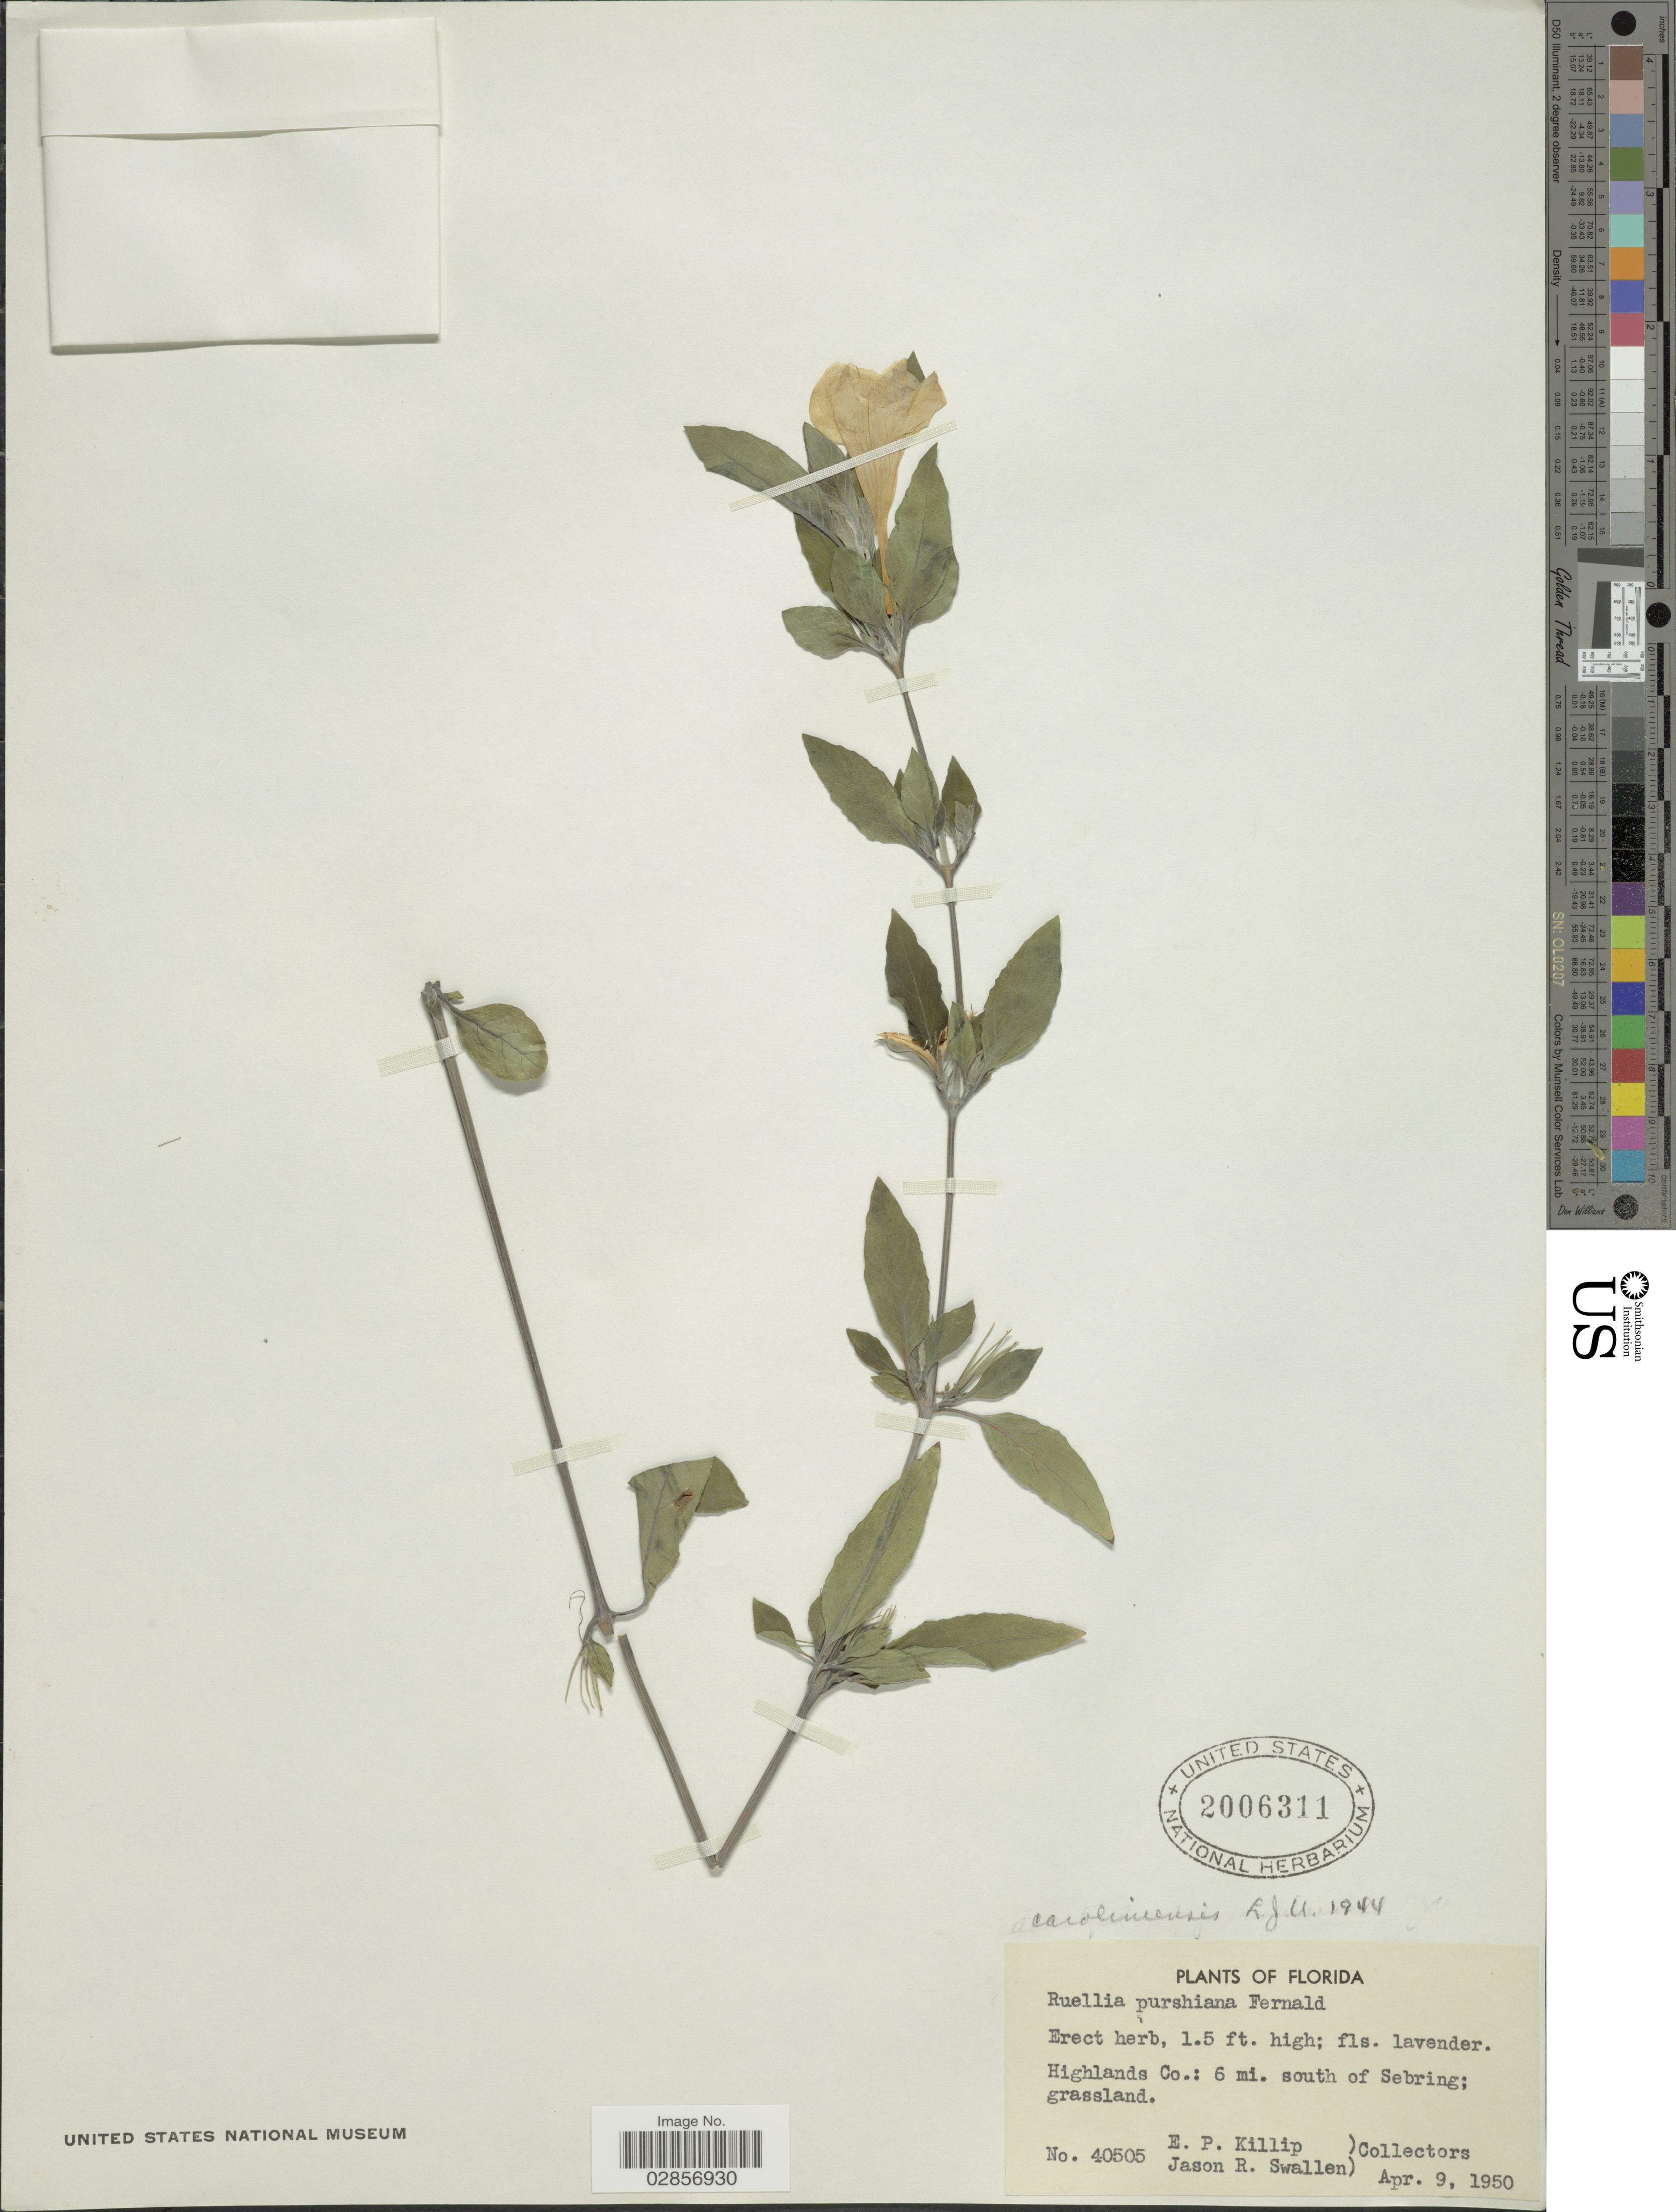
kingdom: Plantae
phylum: Tracheophyta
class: Magnoliopsida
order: Lamiales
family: Acanthaceae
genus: Ruellia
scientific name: Ruellia caroliniensis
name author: (J.F. Gmel.) Steud.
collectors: E. P. Killip & J. R. Swallen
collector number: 40505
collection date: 1950-04-09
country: United States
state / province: Florida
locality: Highlands Co.: 6 mi. south of Sebring.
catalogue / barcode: US 2006311